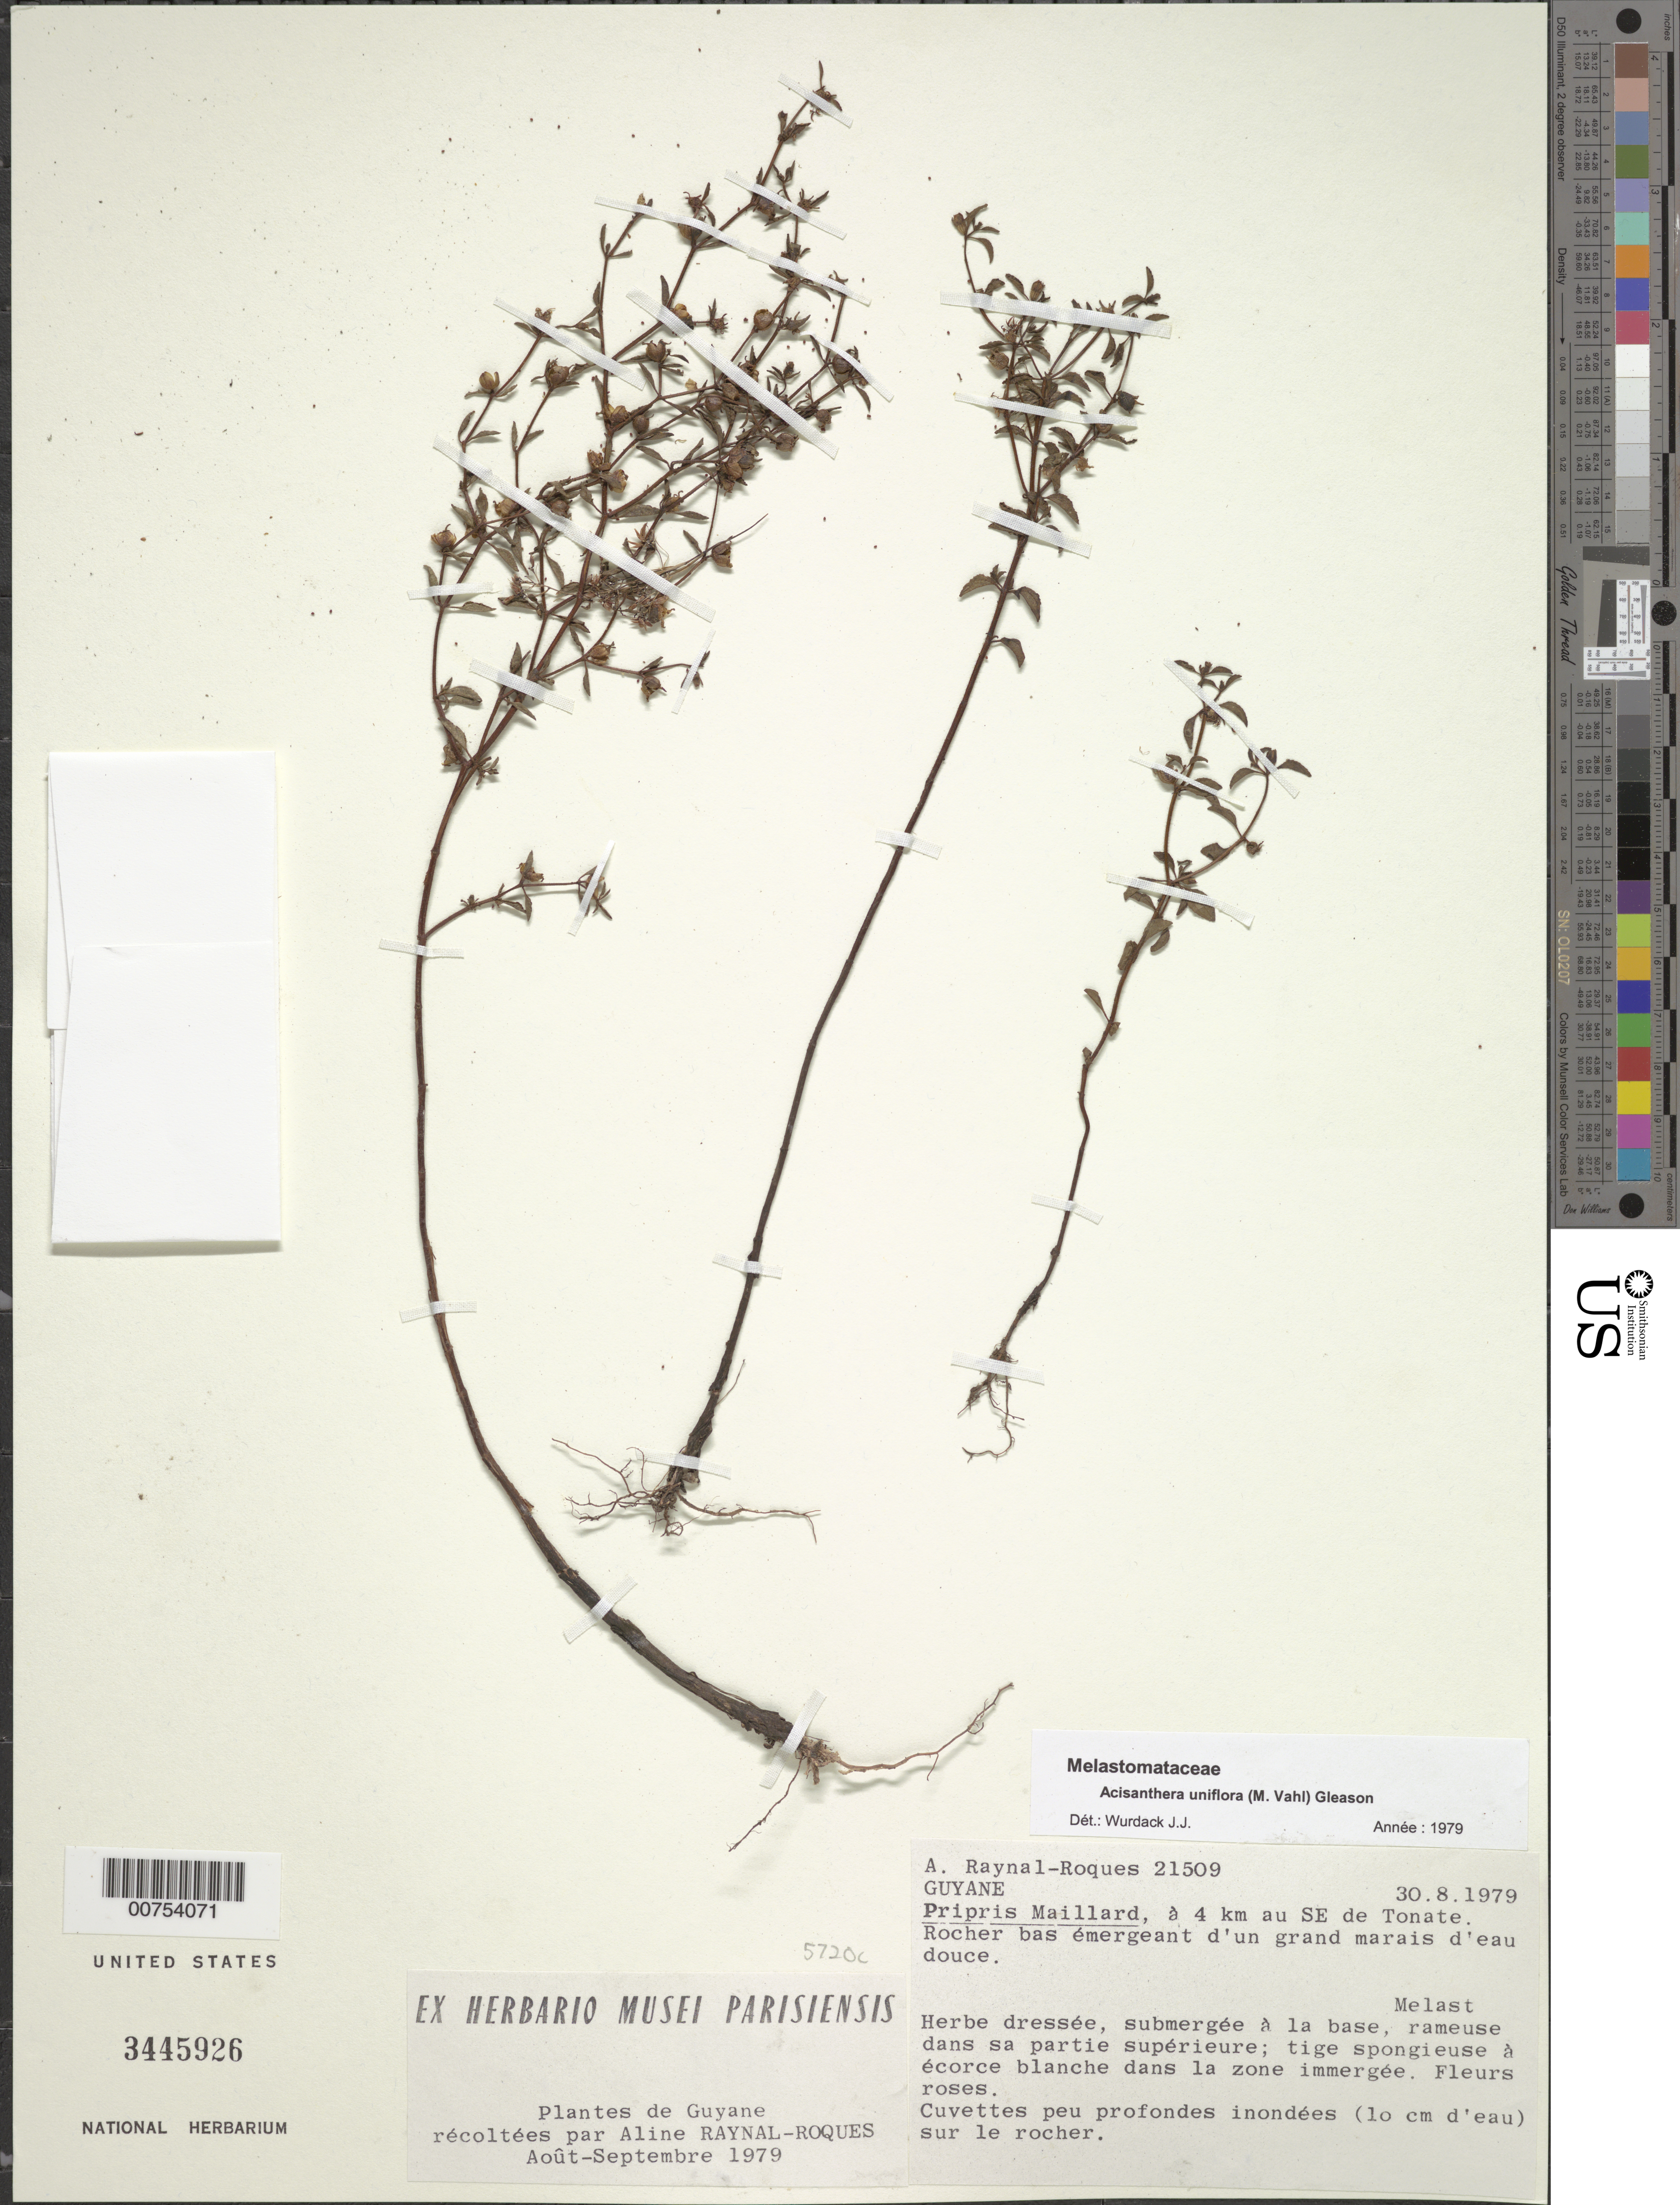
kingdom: Plantae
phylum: Tracheophyta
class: Magnoliopsida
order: Myrtales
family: Melastomataceae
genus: Acisanthera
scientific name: Acisanthera uniflora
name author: (Vahl) Gleason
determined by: Wurdack, John J., (US), US (UNITED STATES)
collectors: A. M. Raynal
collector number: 21509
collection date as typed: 30-Aug-79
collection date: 1979-08-30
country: French Guiana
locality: Pripris Maillard, grand marais a 4 km SE de Tonate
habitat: Rocher bas emergeant d'un grand marais d'eau douce;cuvettes peu profondes inondees (10 cm d'eau) sur le rocher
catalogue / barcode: US 3445926